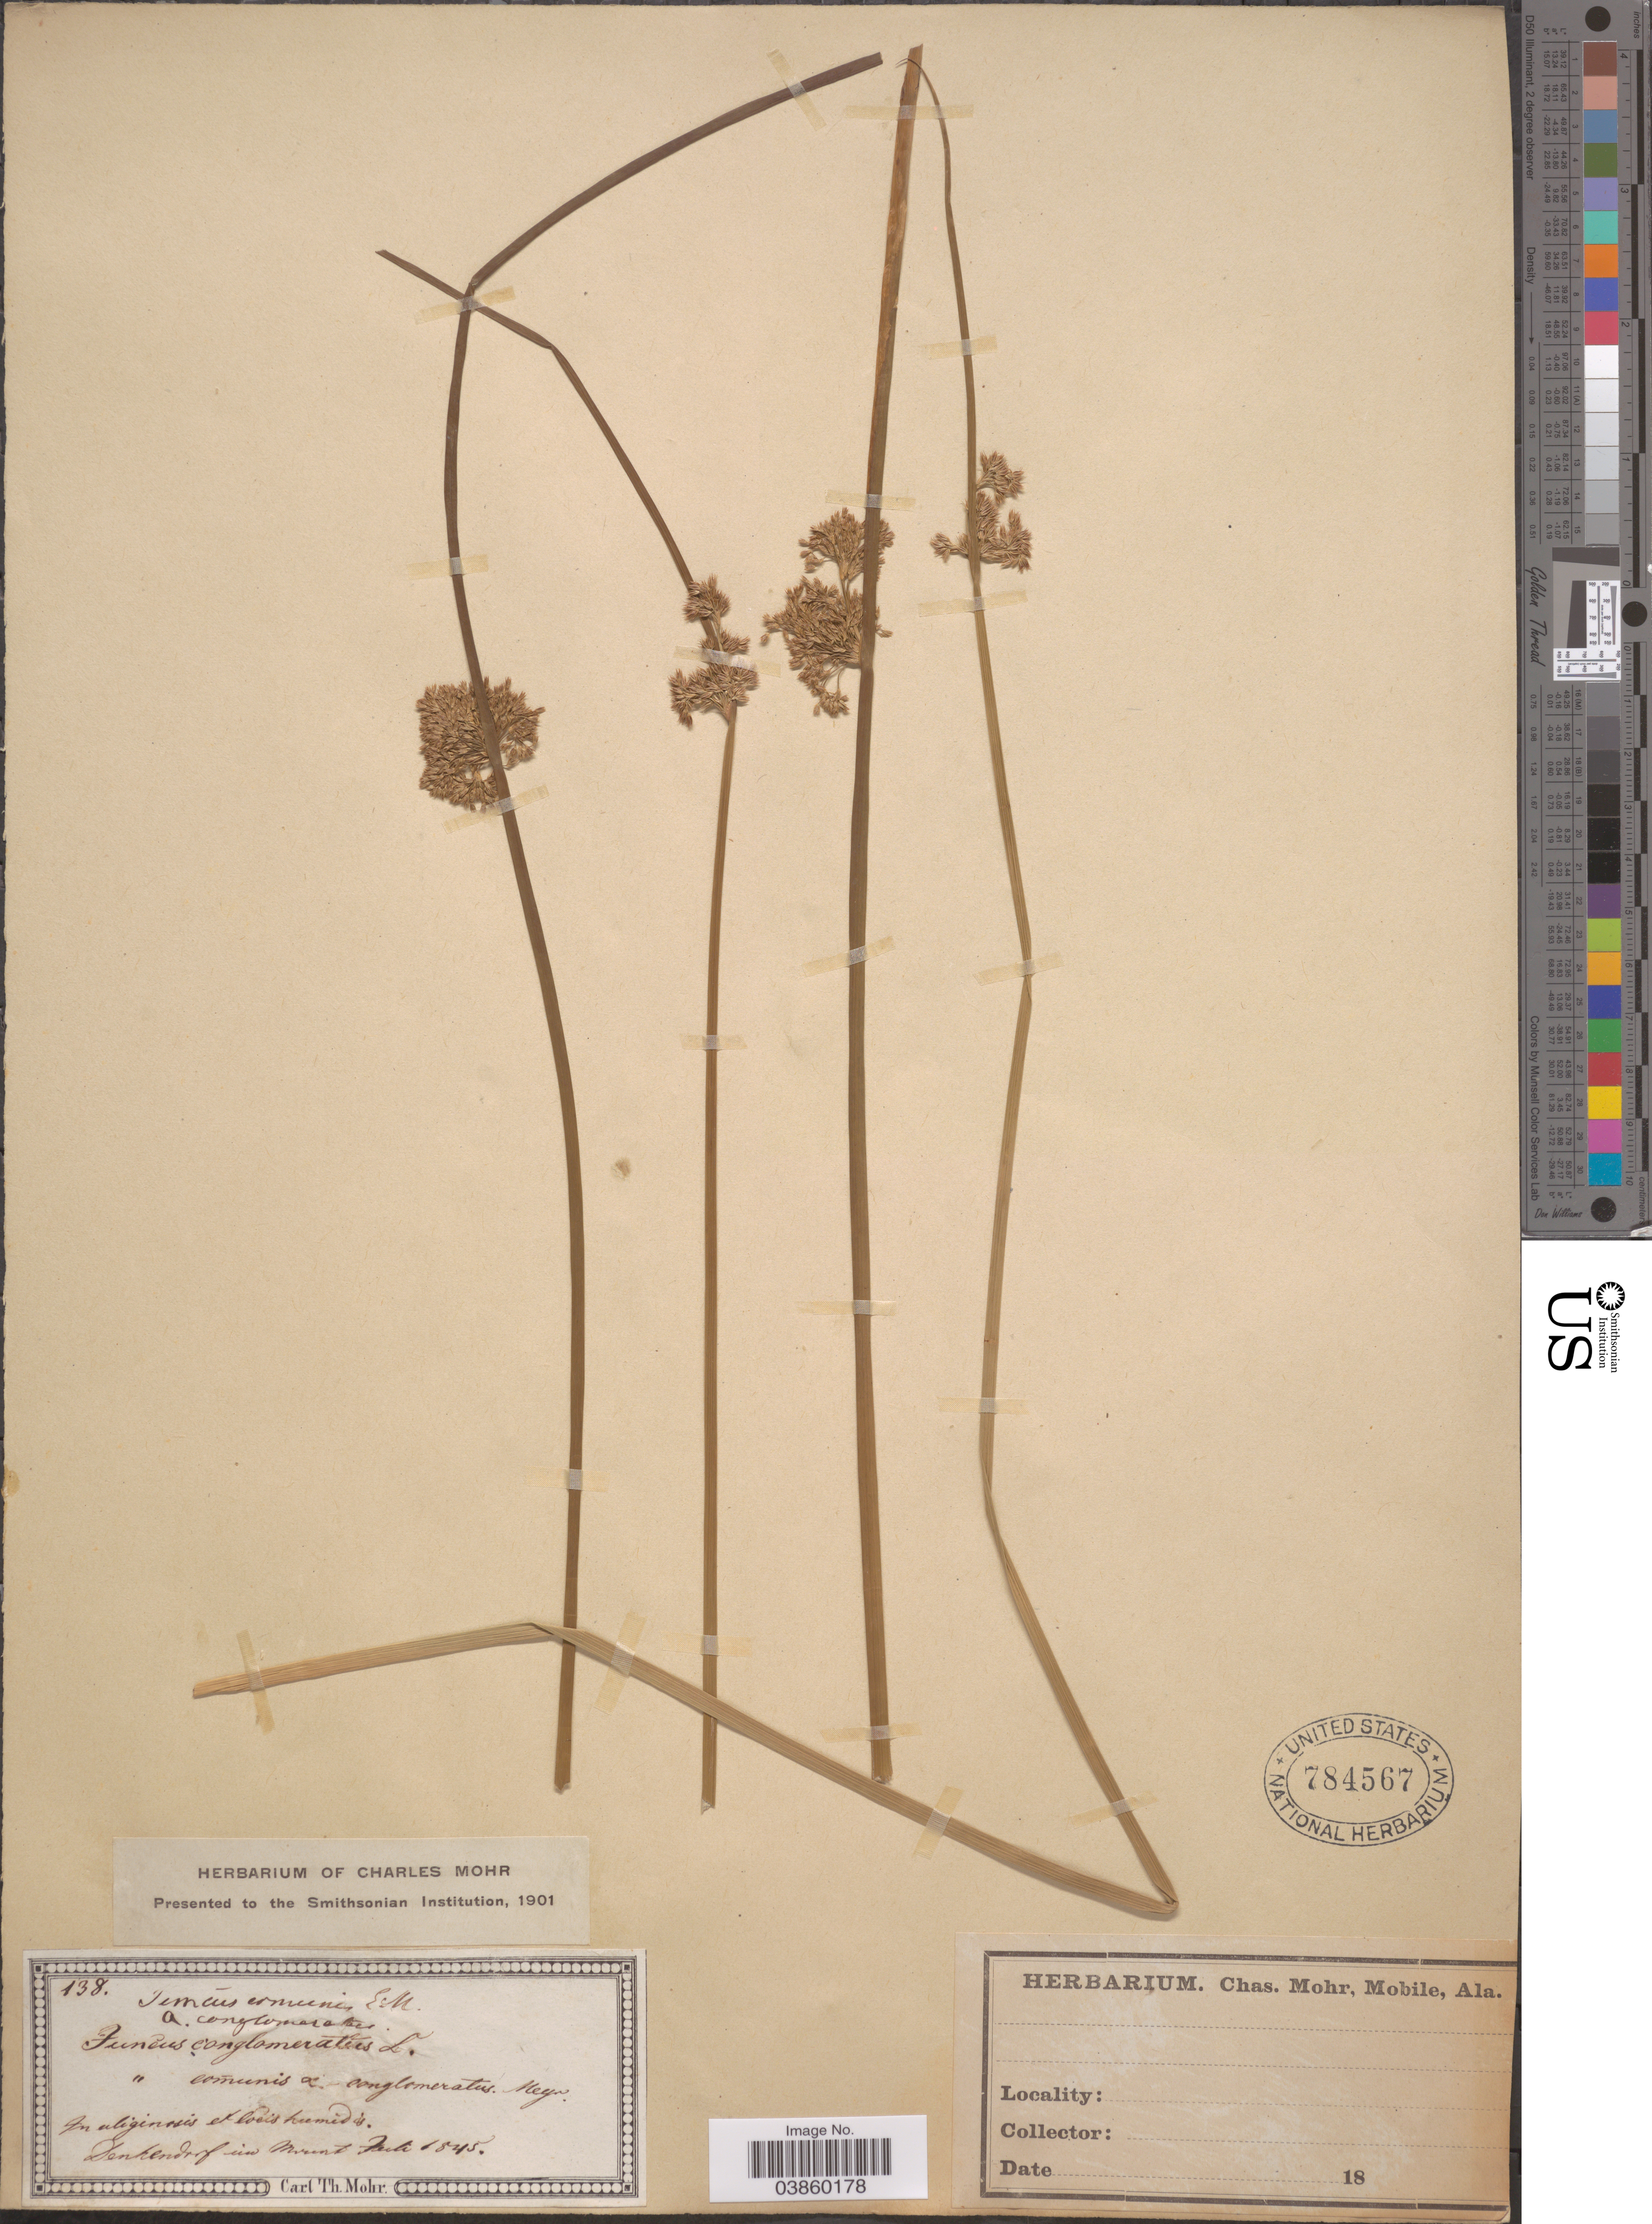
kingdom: Plantae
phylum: Tracheophyta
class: Liliopsida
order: Poales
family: Juncaceae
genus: Juncus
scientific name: Juncus conglomeratus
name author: L.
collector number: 138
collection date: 1845-07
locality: In uliginosis et locis humidis Denkendrof in Mount [illegible text].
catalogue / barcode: US 784567